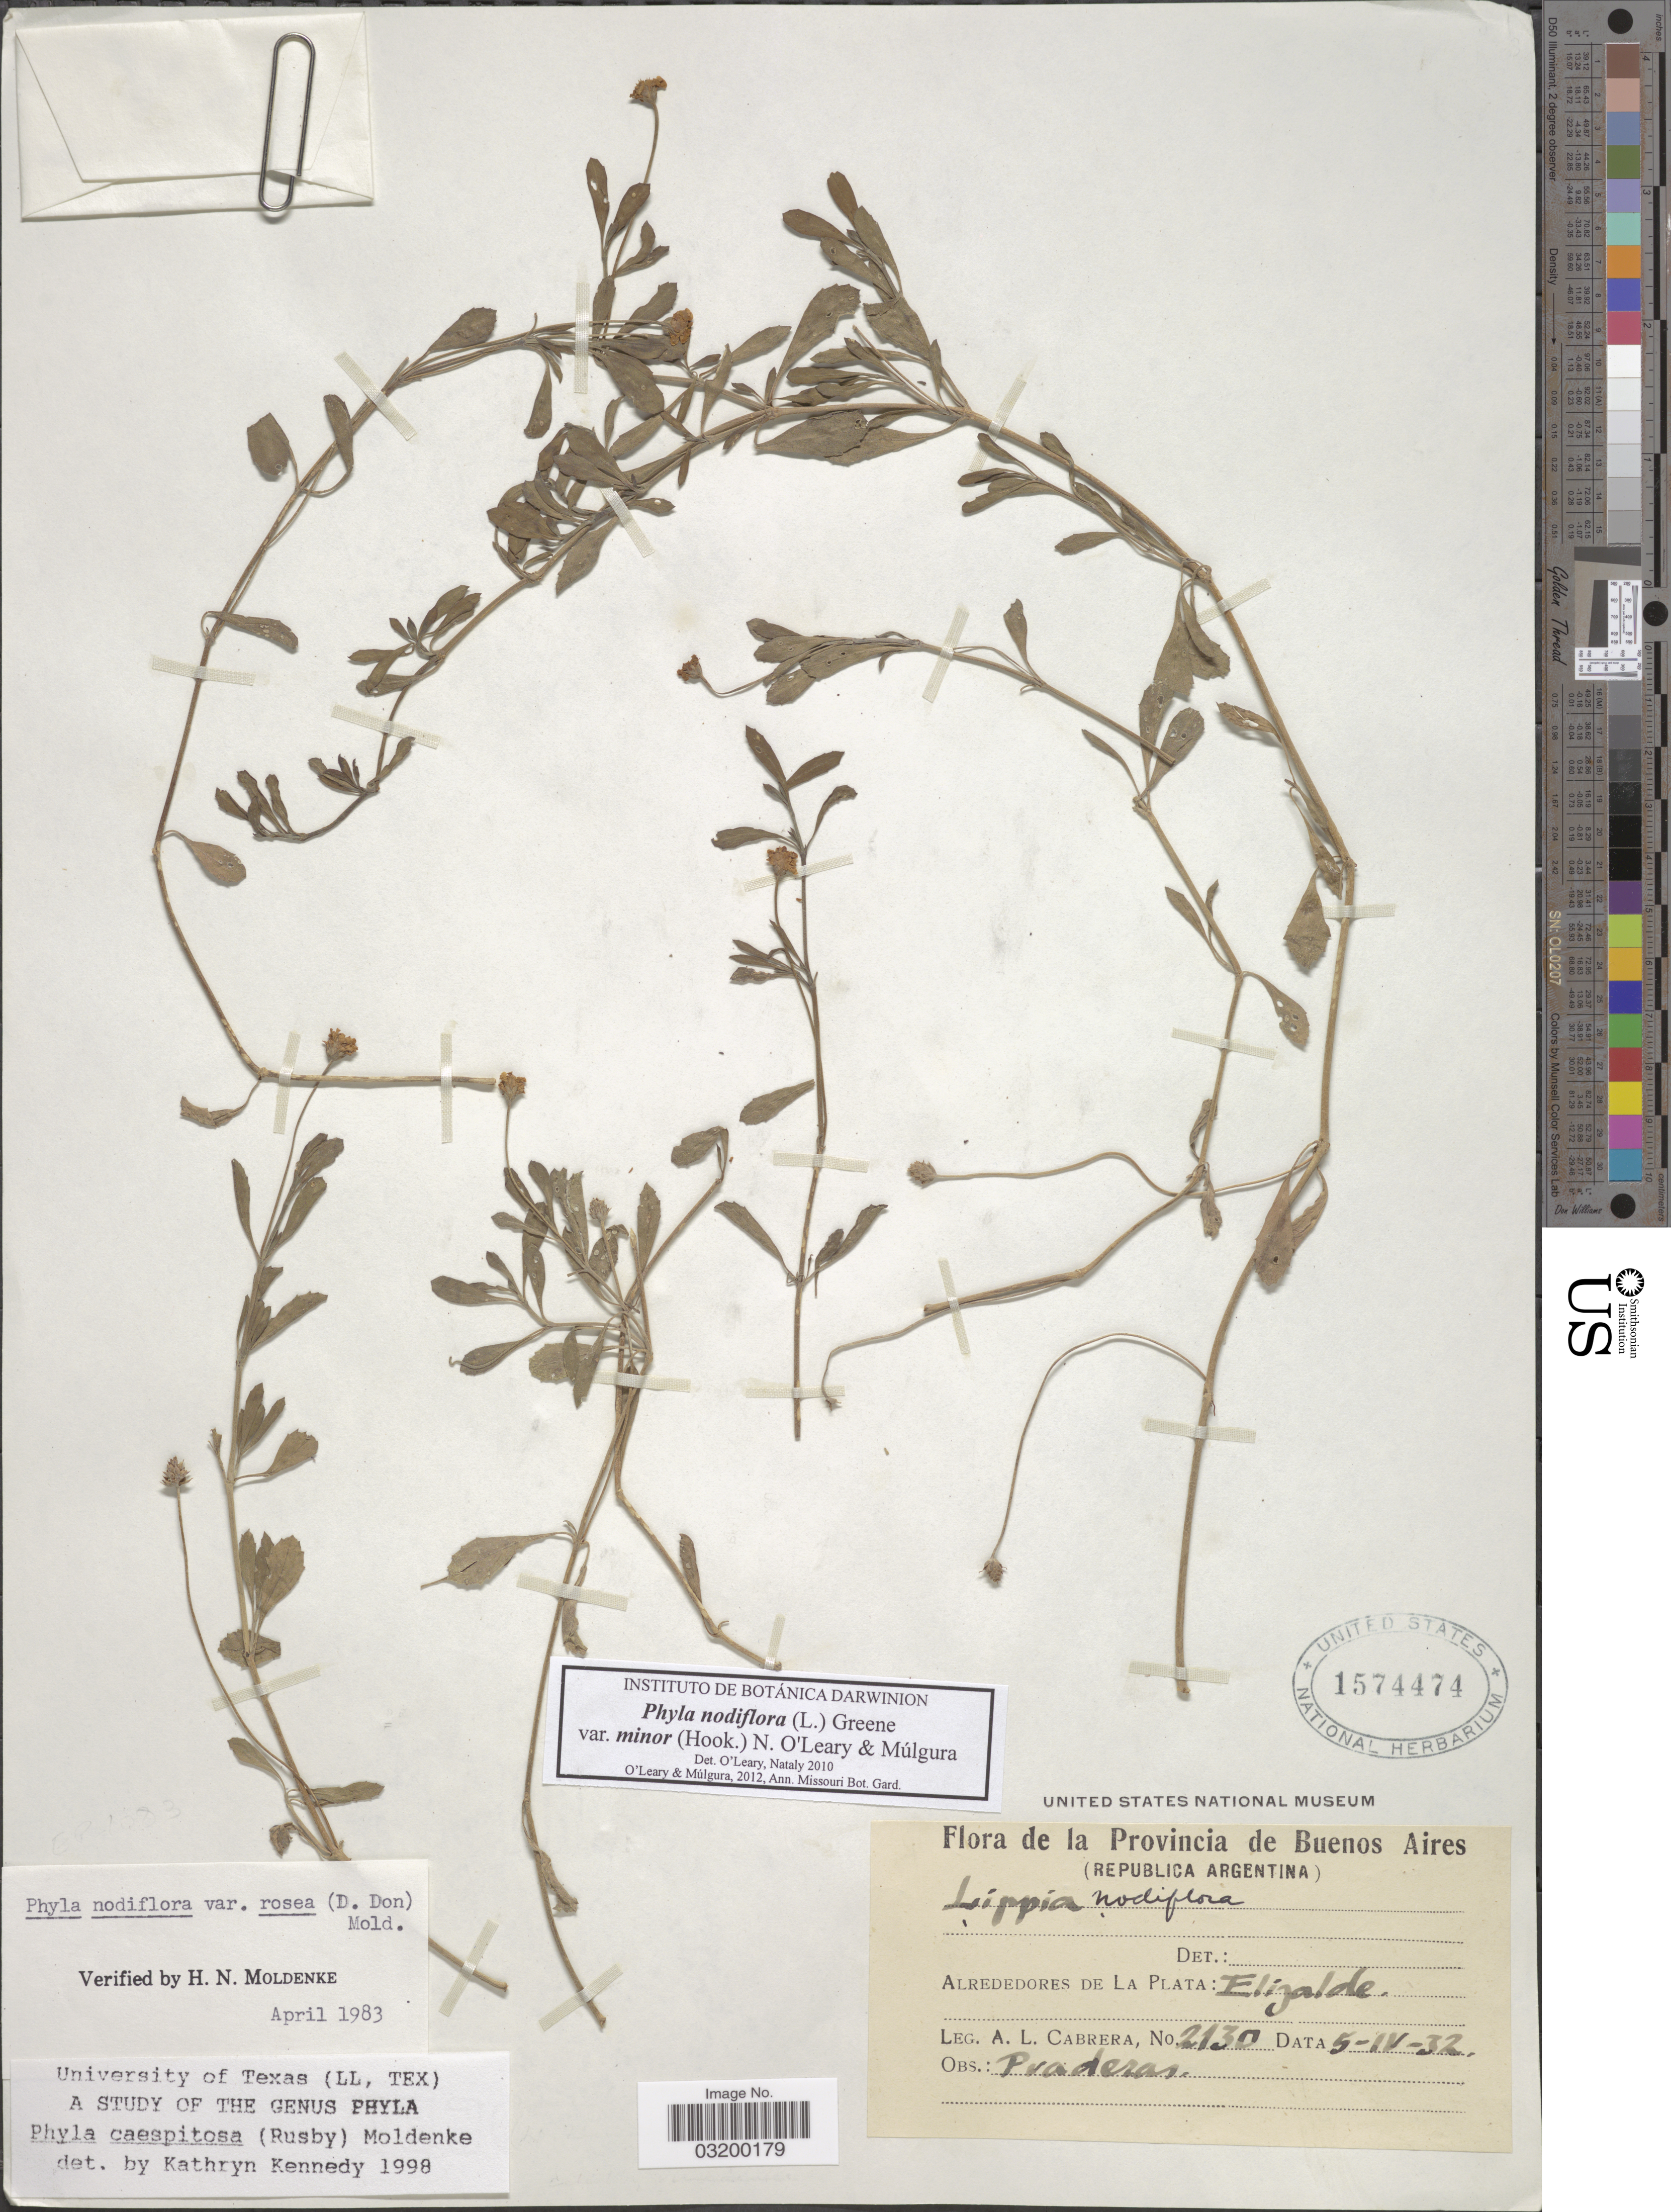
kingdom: Plantae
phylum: Tracheophyta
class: Magnoliopsida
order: Lamiales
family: Verbenaceae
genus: Phyla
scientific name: Phyla nodiflora var. minor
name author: (Hook.) N. O'Leary & Mulgura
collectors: A. L. Cabrera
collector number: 2130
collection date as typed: Transcribed d/m/y: 5/4/32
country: Argentina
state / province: Buenos Aires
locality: Alrededores de La Plata: Elijalde.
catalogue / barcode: US 1574474